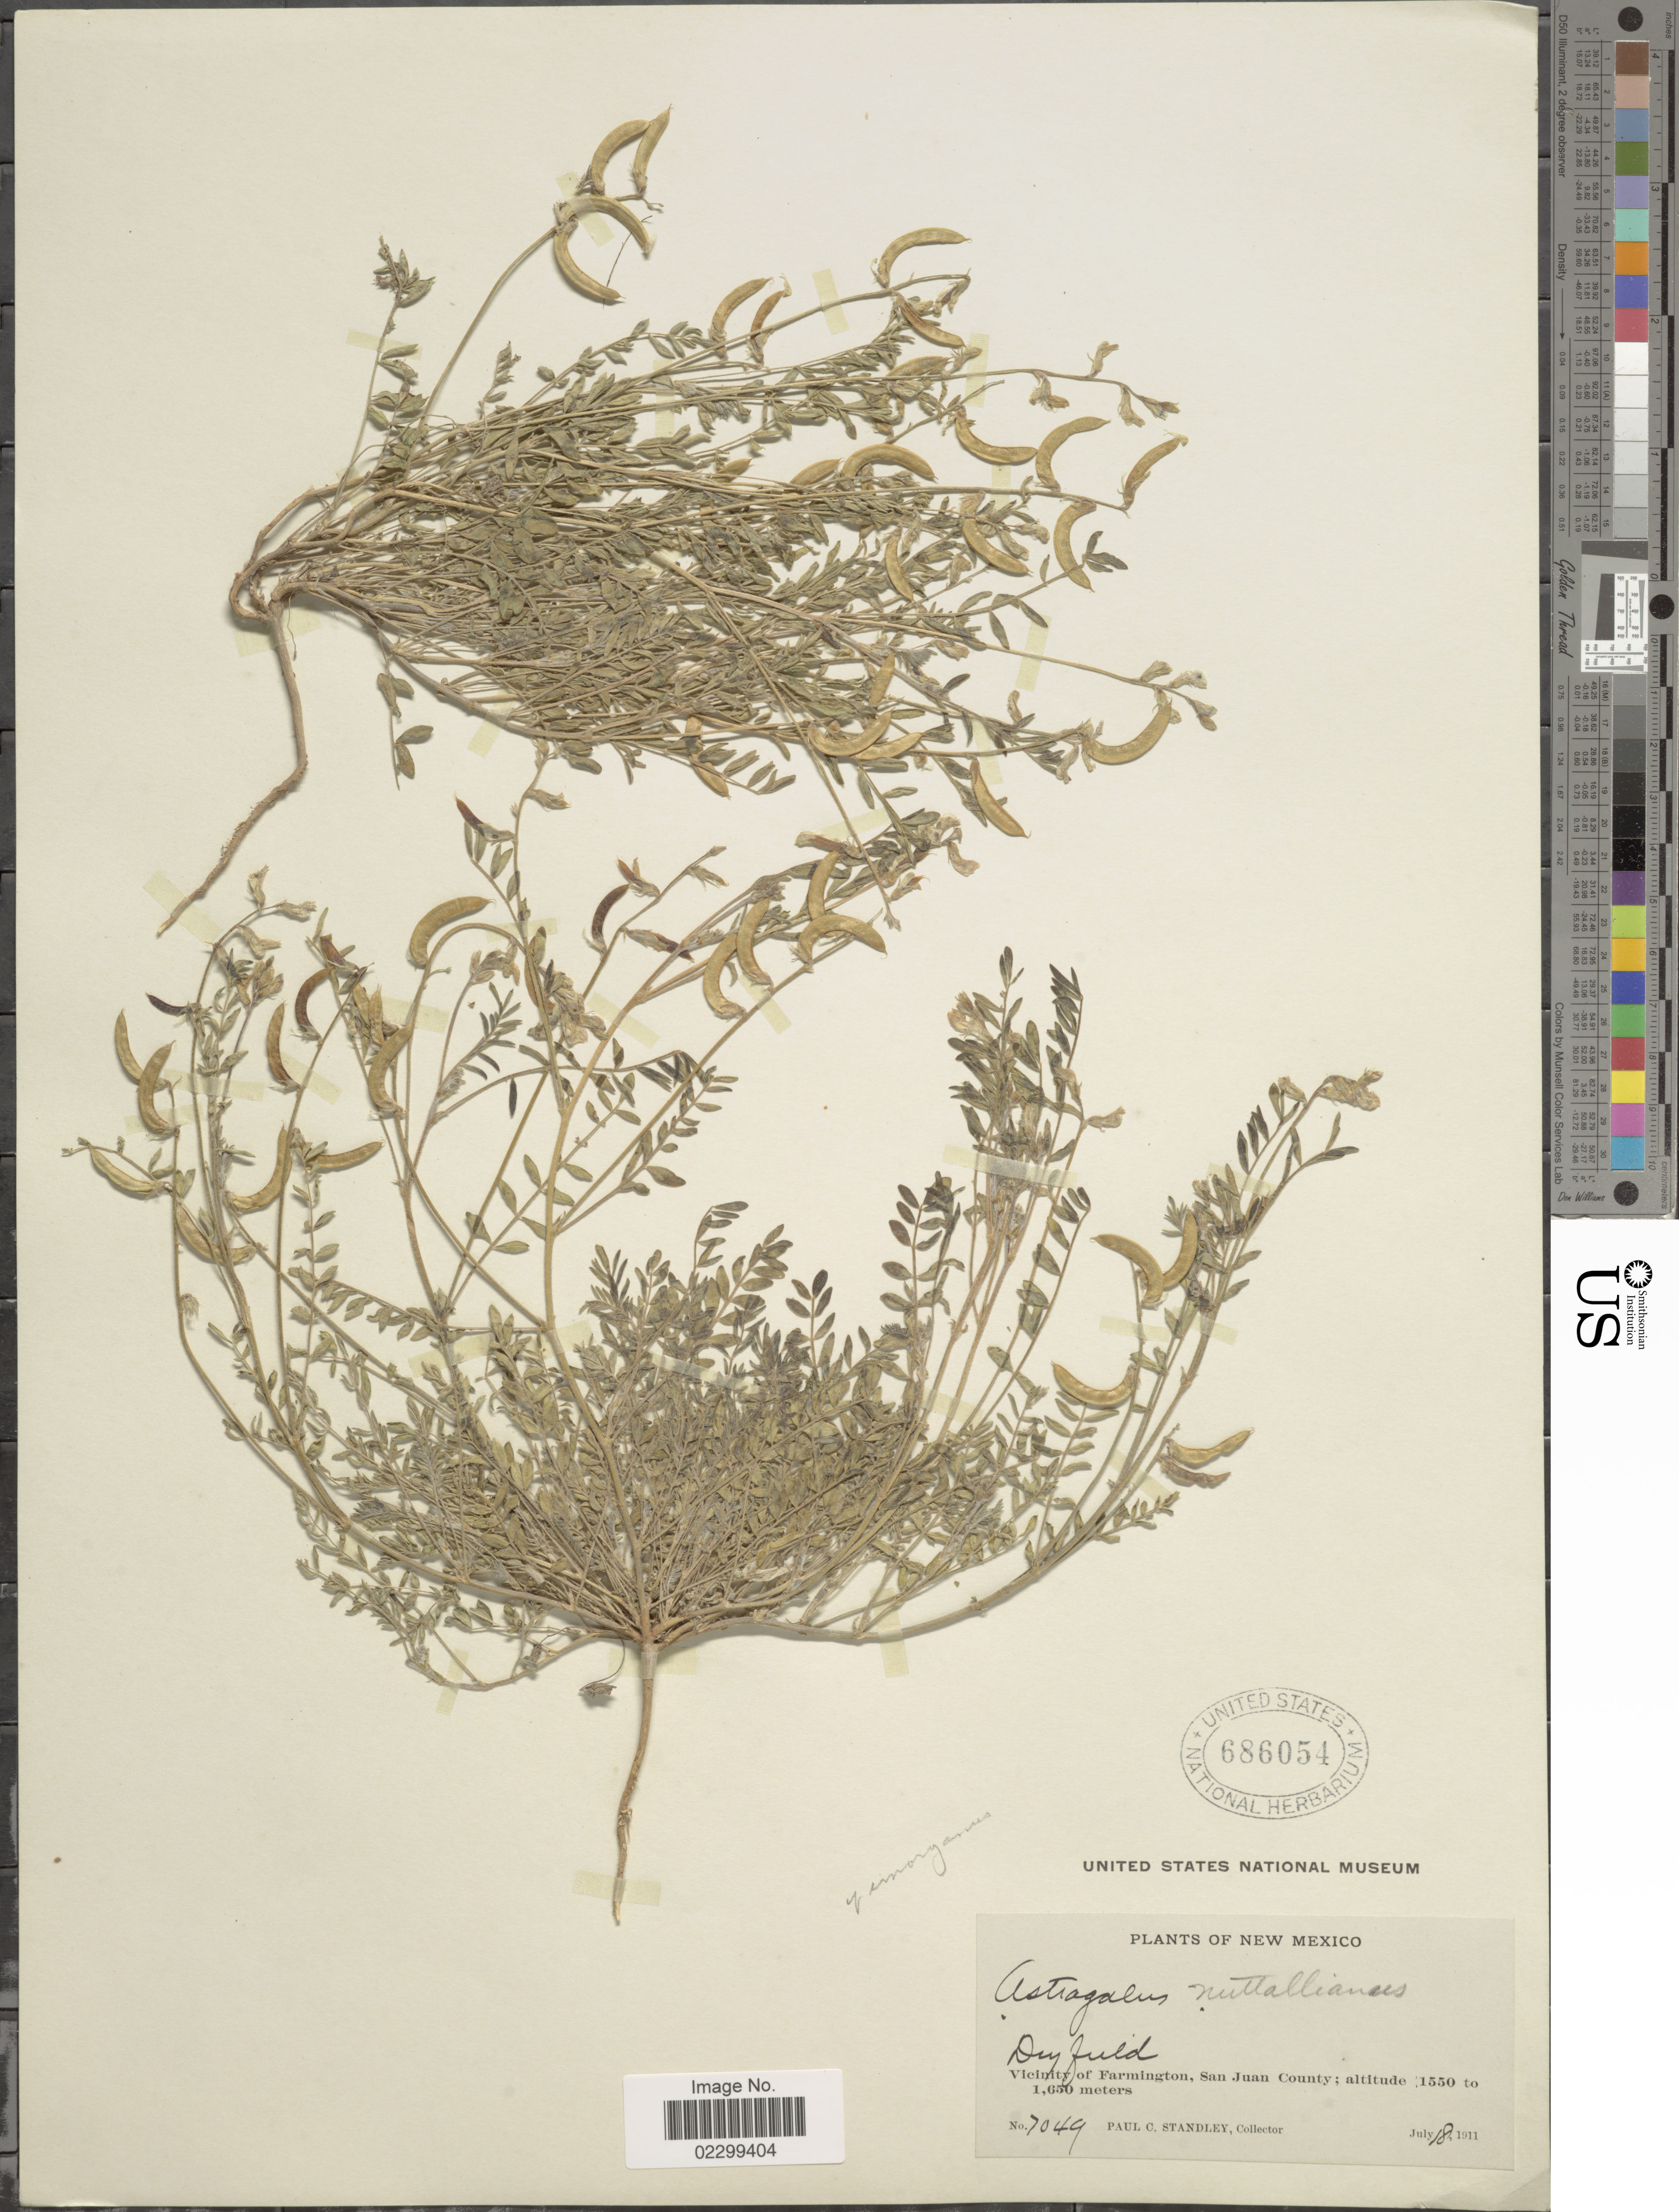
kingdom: Plantae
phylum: Tracheophyta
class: Magnoliopsida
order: Fabales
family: Fabaceae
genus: Astragalus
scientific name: Astragalus nuttallianus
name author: DC.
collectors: P. C. Standley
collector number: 7049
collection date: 1911-07-18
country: United States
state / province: New Mexico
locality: Vicinity of Farmington, San Juan County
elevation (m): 1550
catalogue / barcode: US 686054